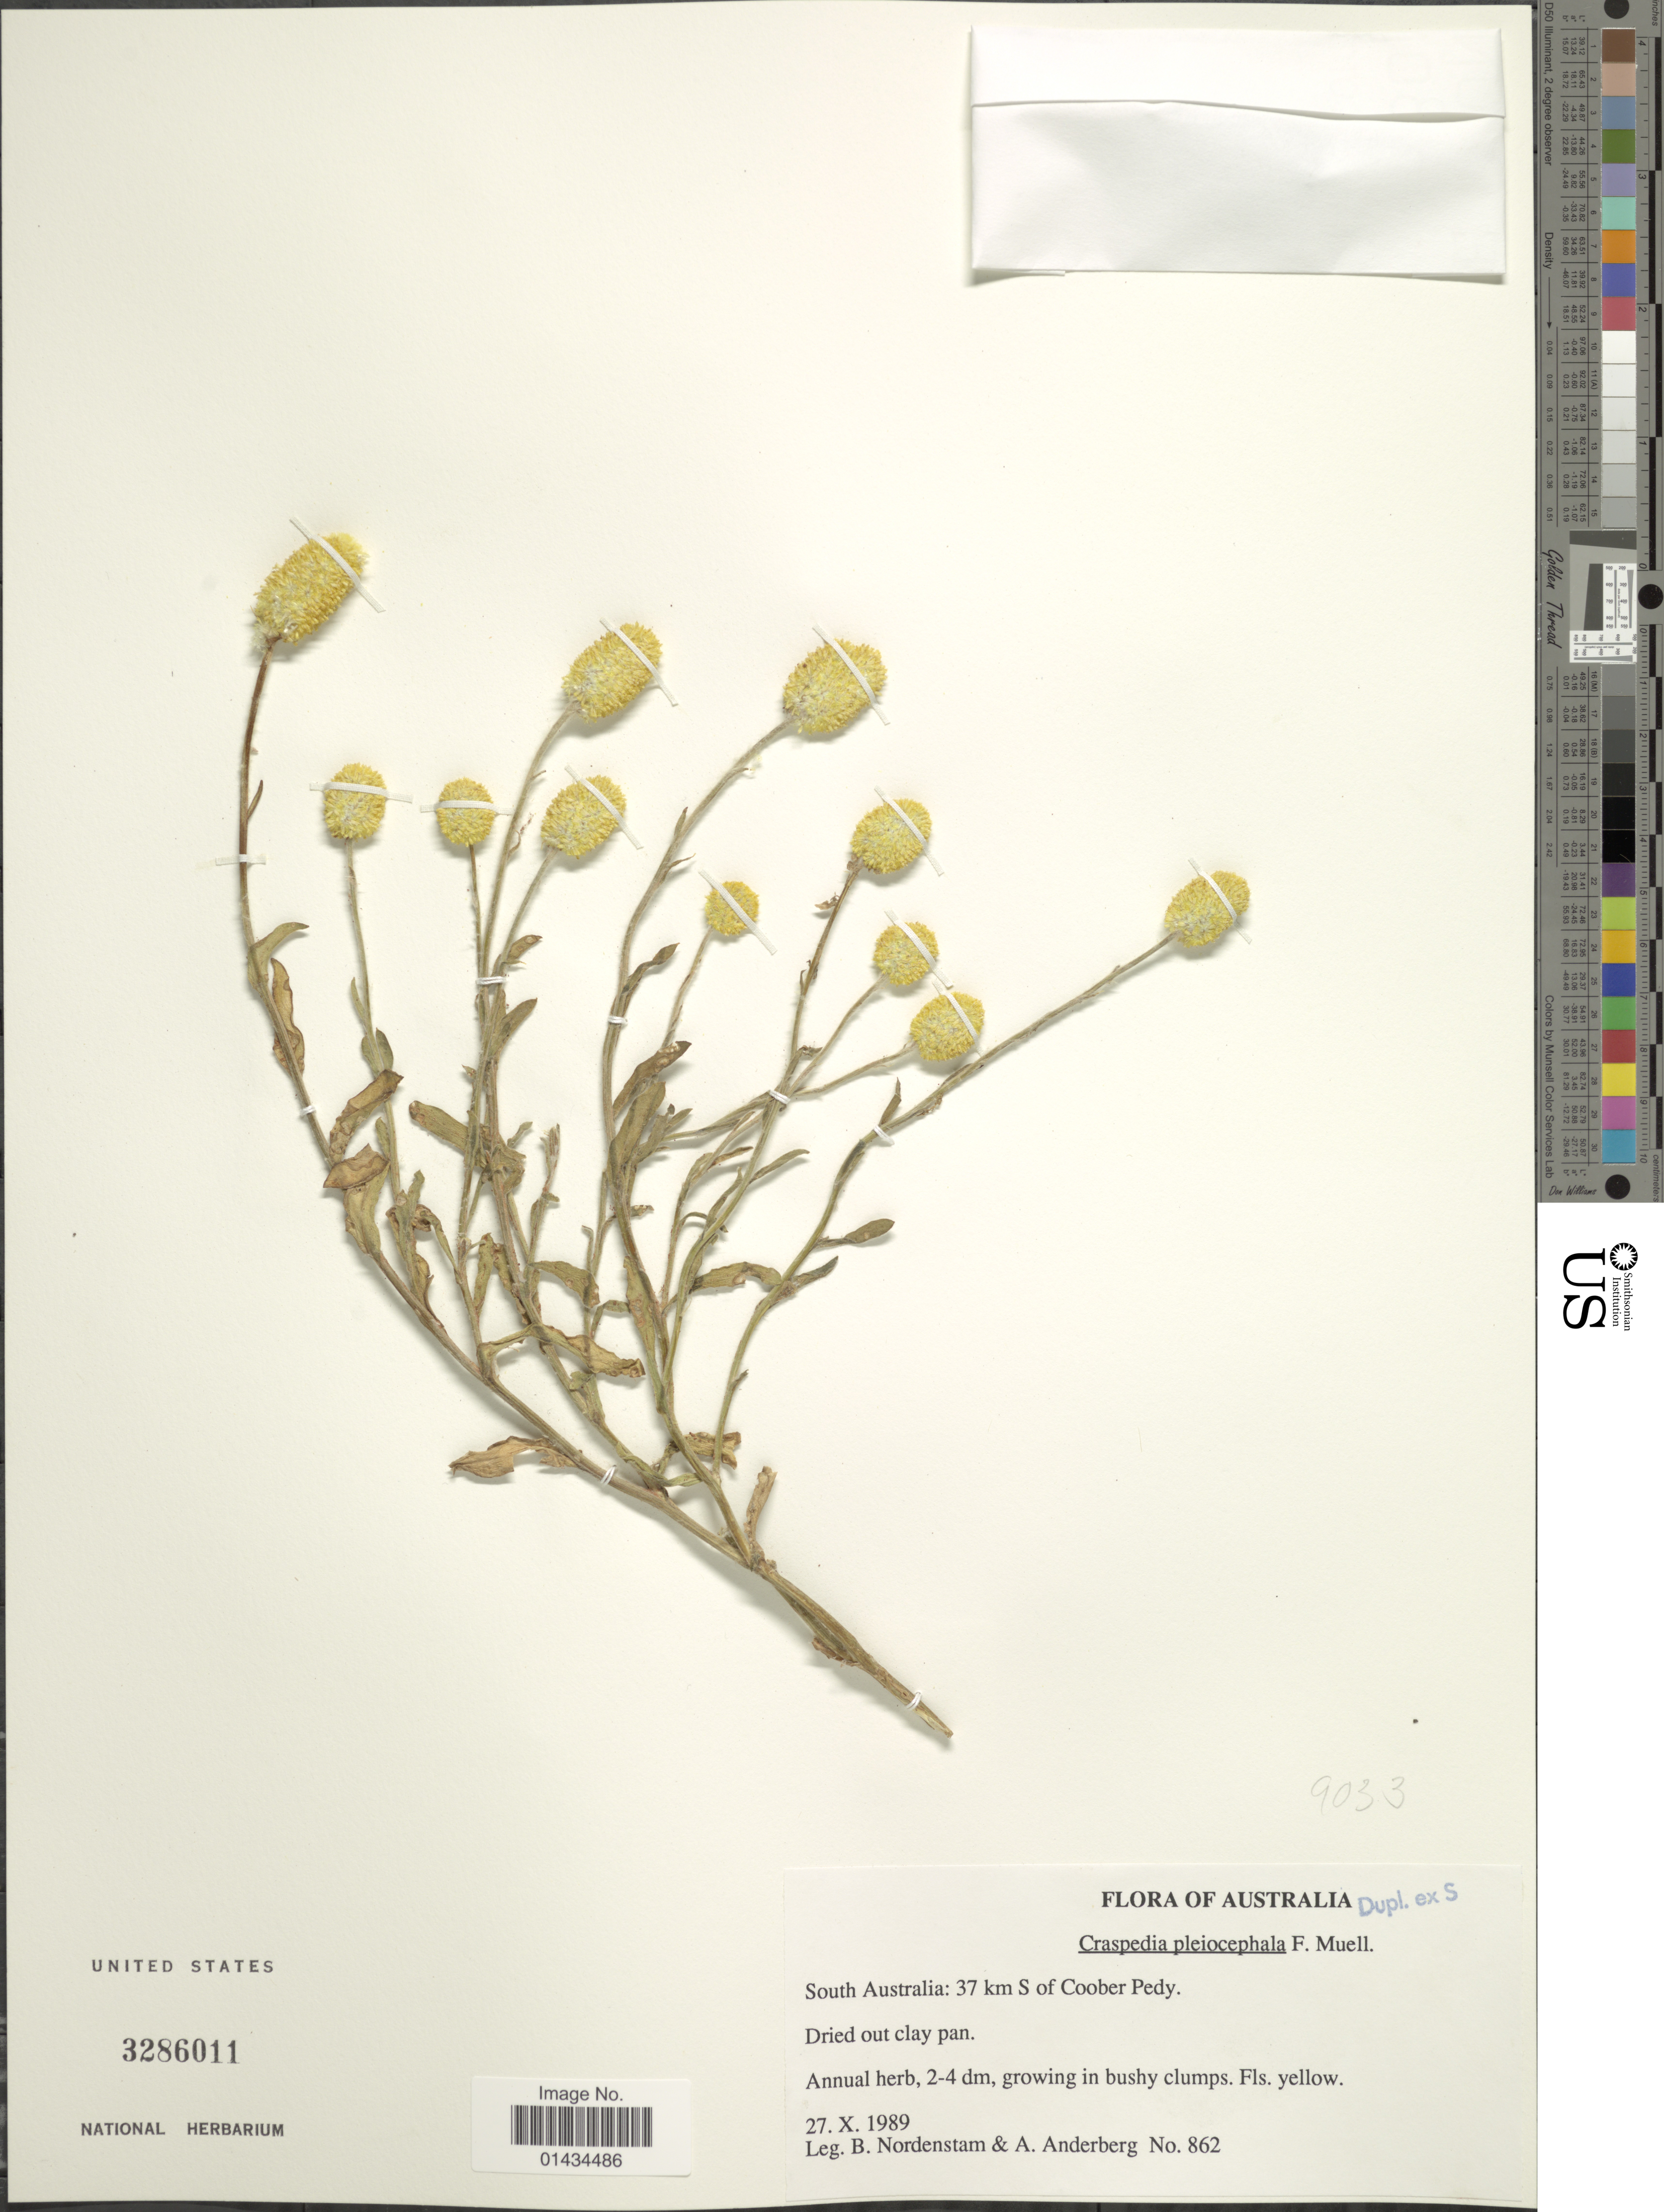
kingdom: Plantae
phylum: Tracheophyta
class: Magnoliopsida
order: Asterales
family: Asteraceae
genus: Craspedia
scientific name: Craspedia pleiocephalus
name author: F. Muell.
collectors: B. Nordenstam & A. A. Anderberg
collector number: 862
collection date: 1989-10-27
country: Australia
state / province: South Australia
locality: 37 km S of Coober Pedy, dried out clay pan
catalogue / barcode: US 3286011